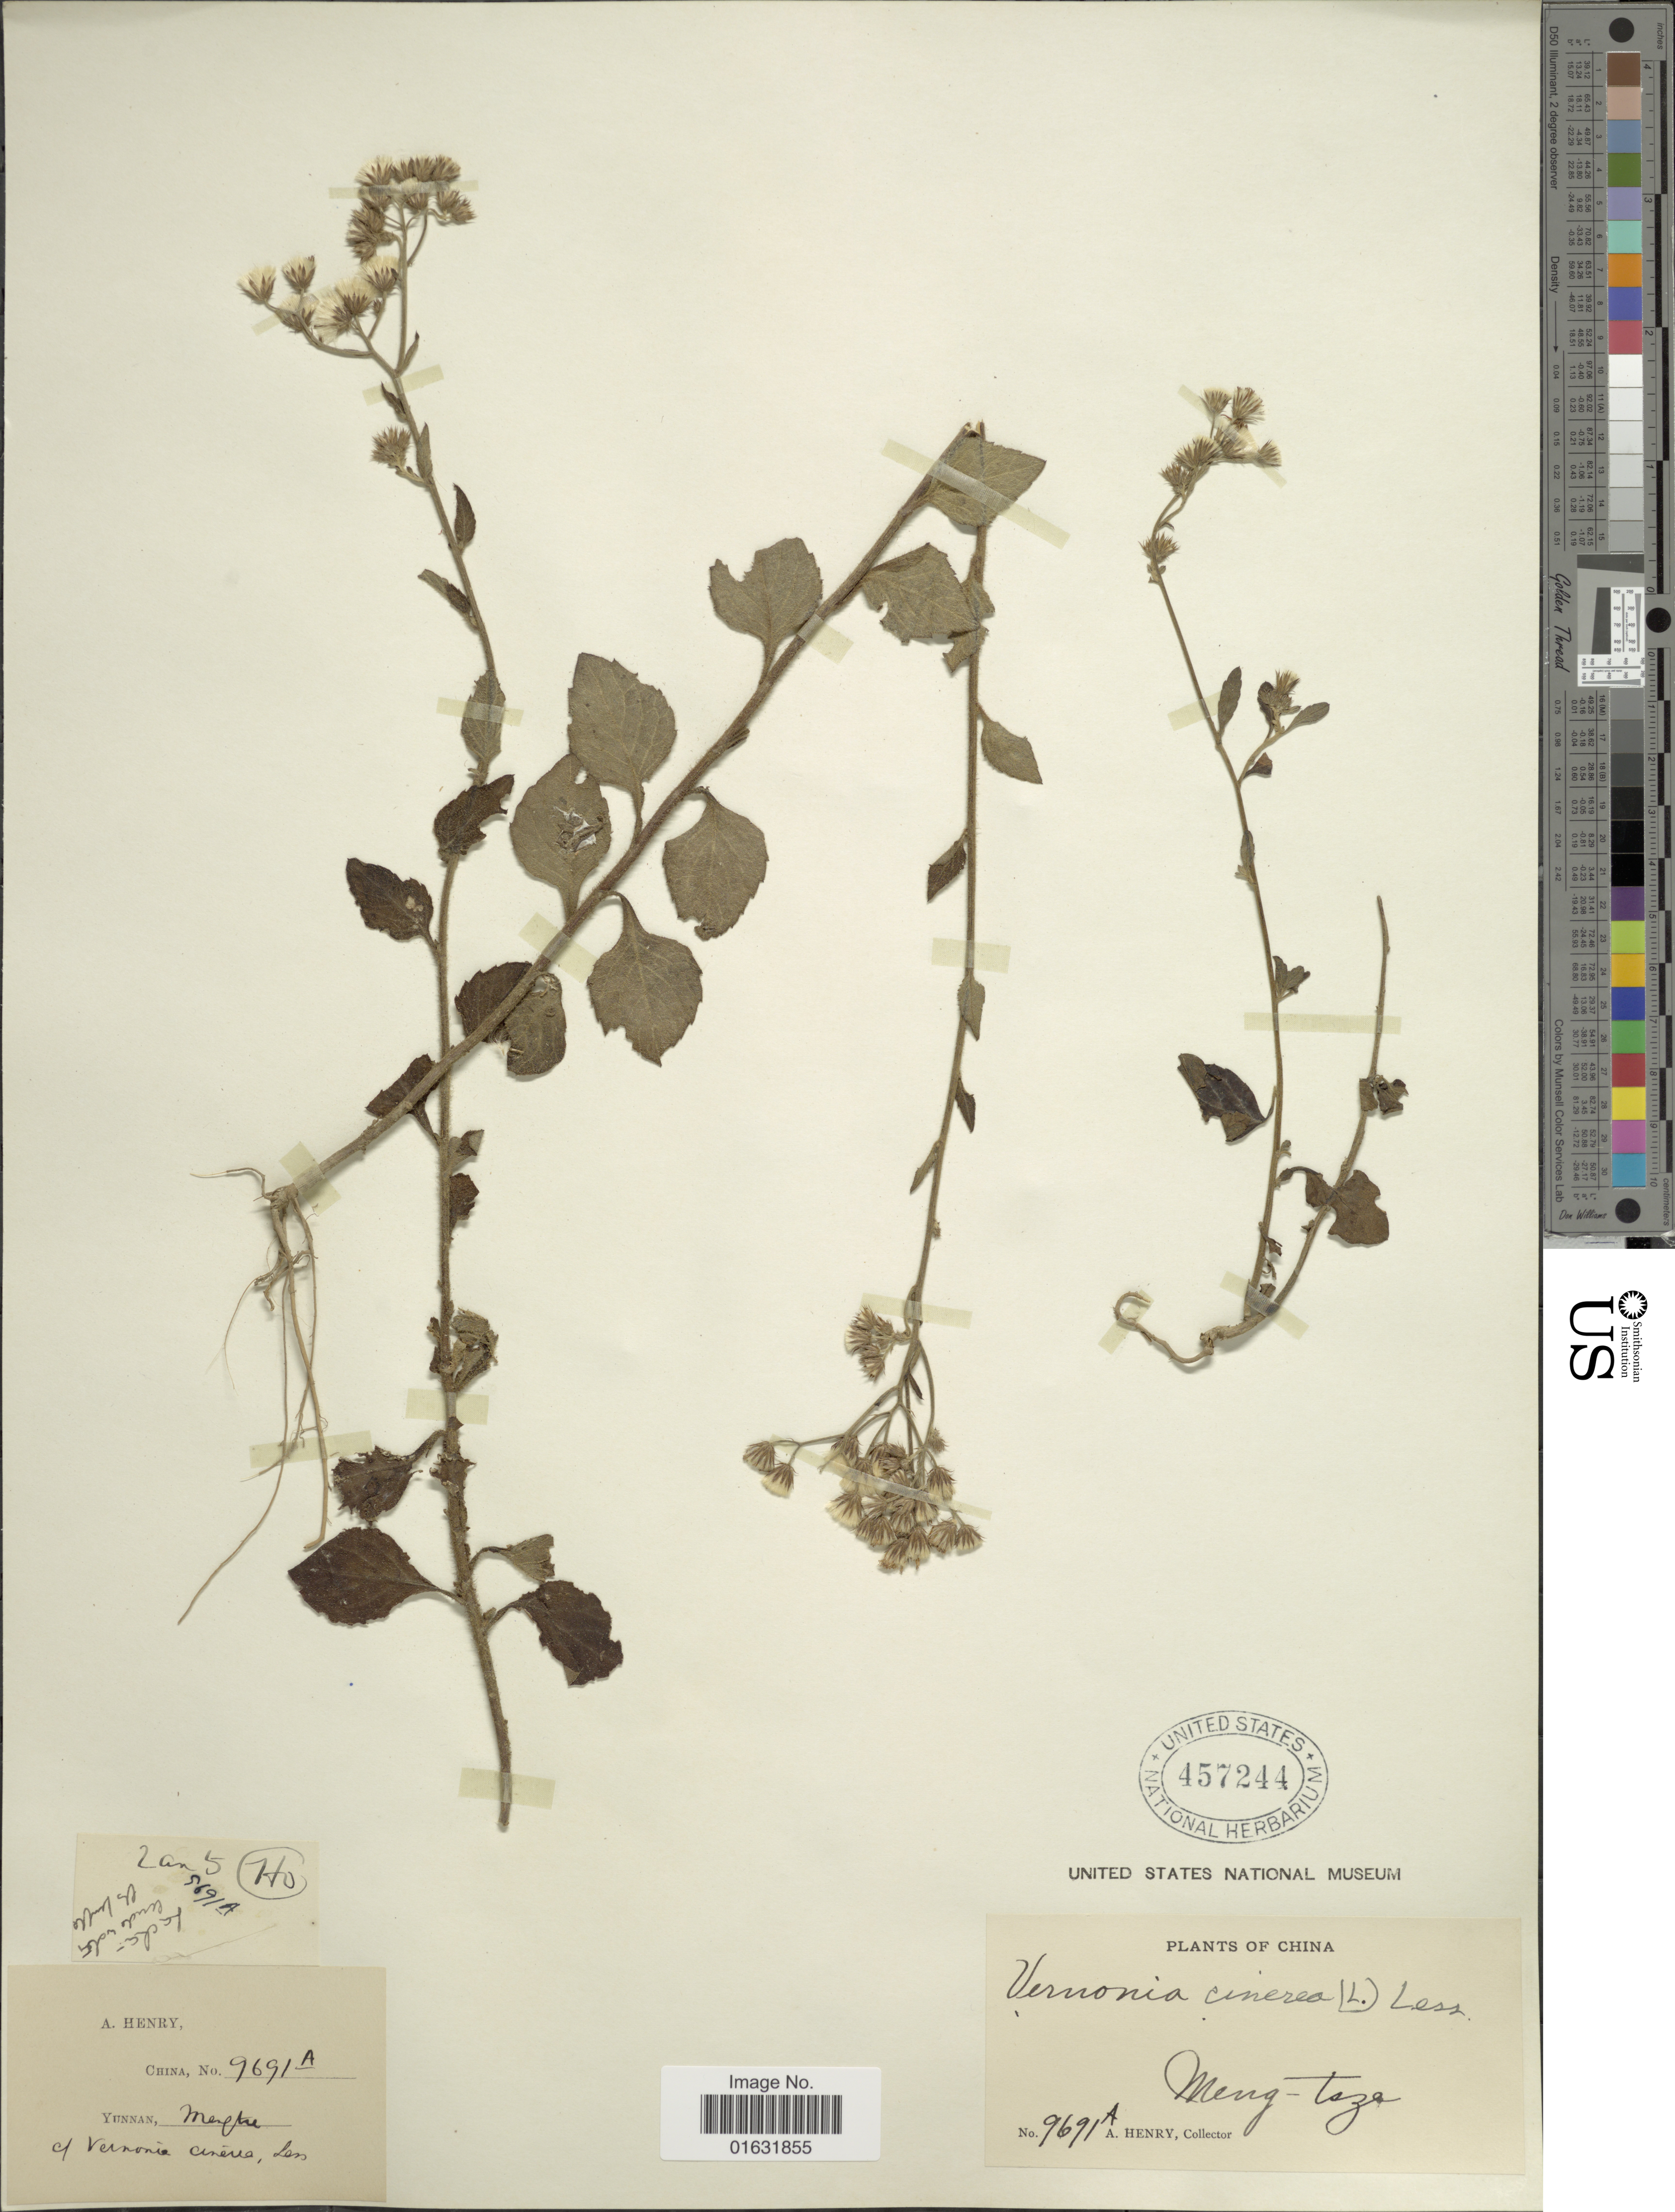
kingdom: Plantae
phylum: Tracheophyta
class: Magnoliopsida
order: Asterales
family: Asteraceae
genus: Cyanthillium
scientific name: Cyanthillium cinereum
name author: (L.) H. Rob.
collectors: A. Henry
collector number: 9691 A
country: China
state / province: Yunnan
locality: Meng-tze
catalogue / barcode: US 457244